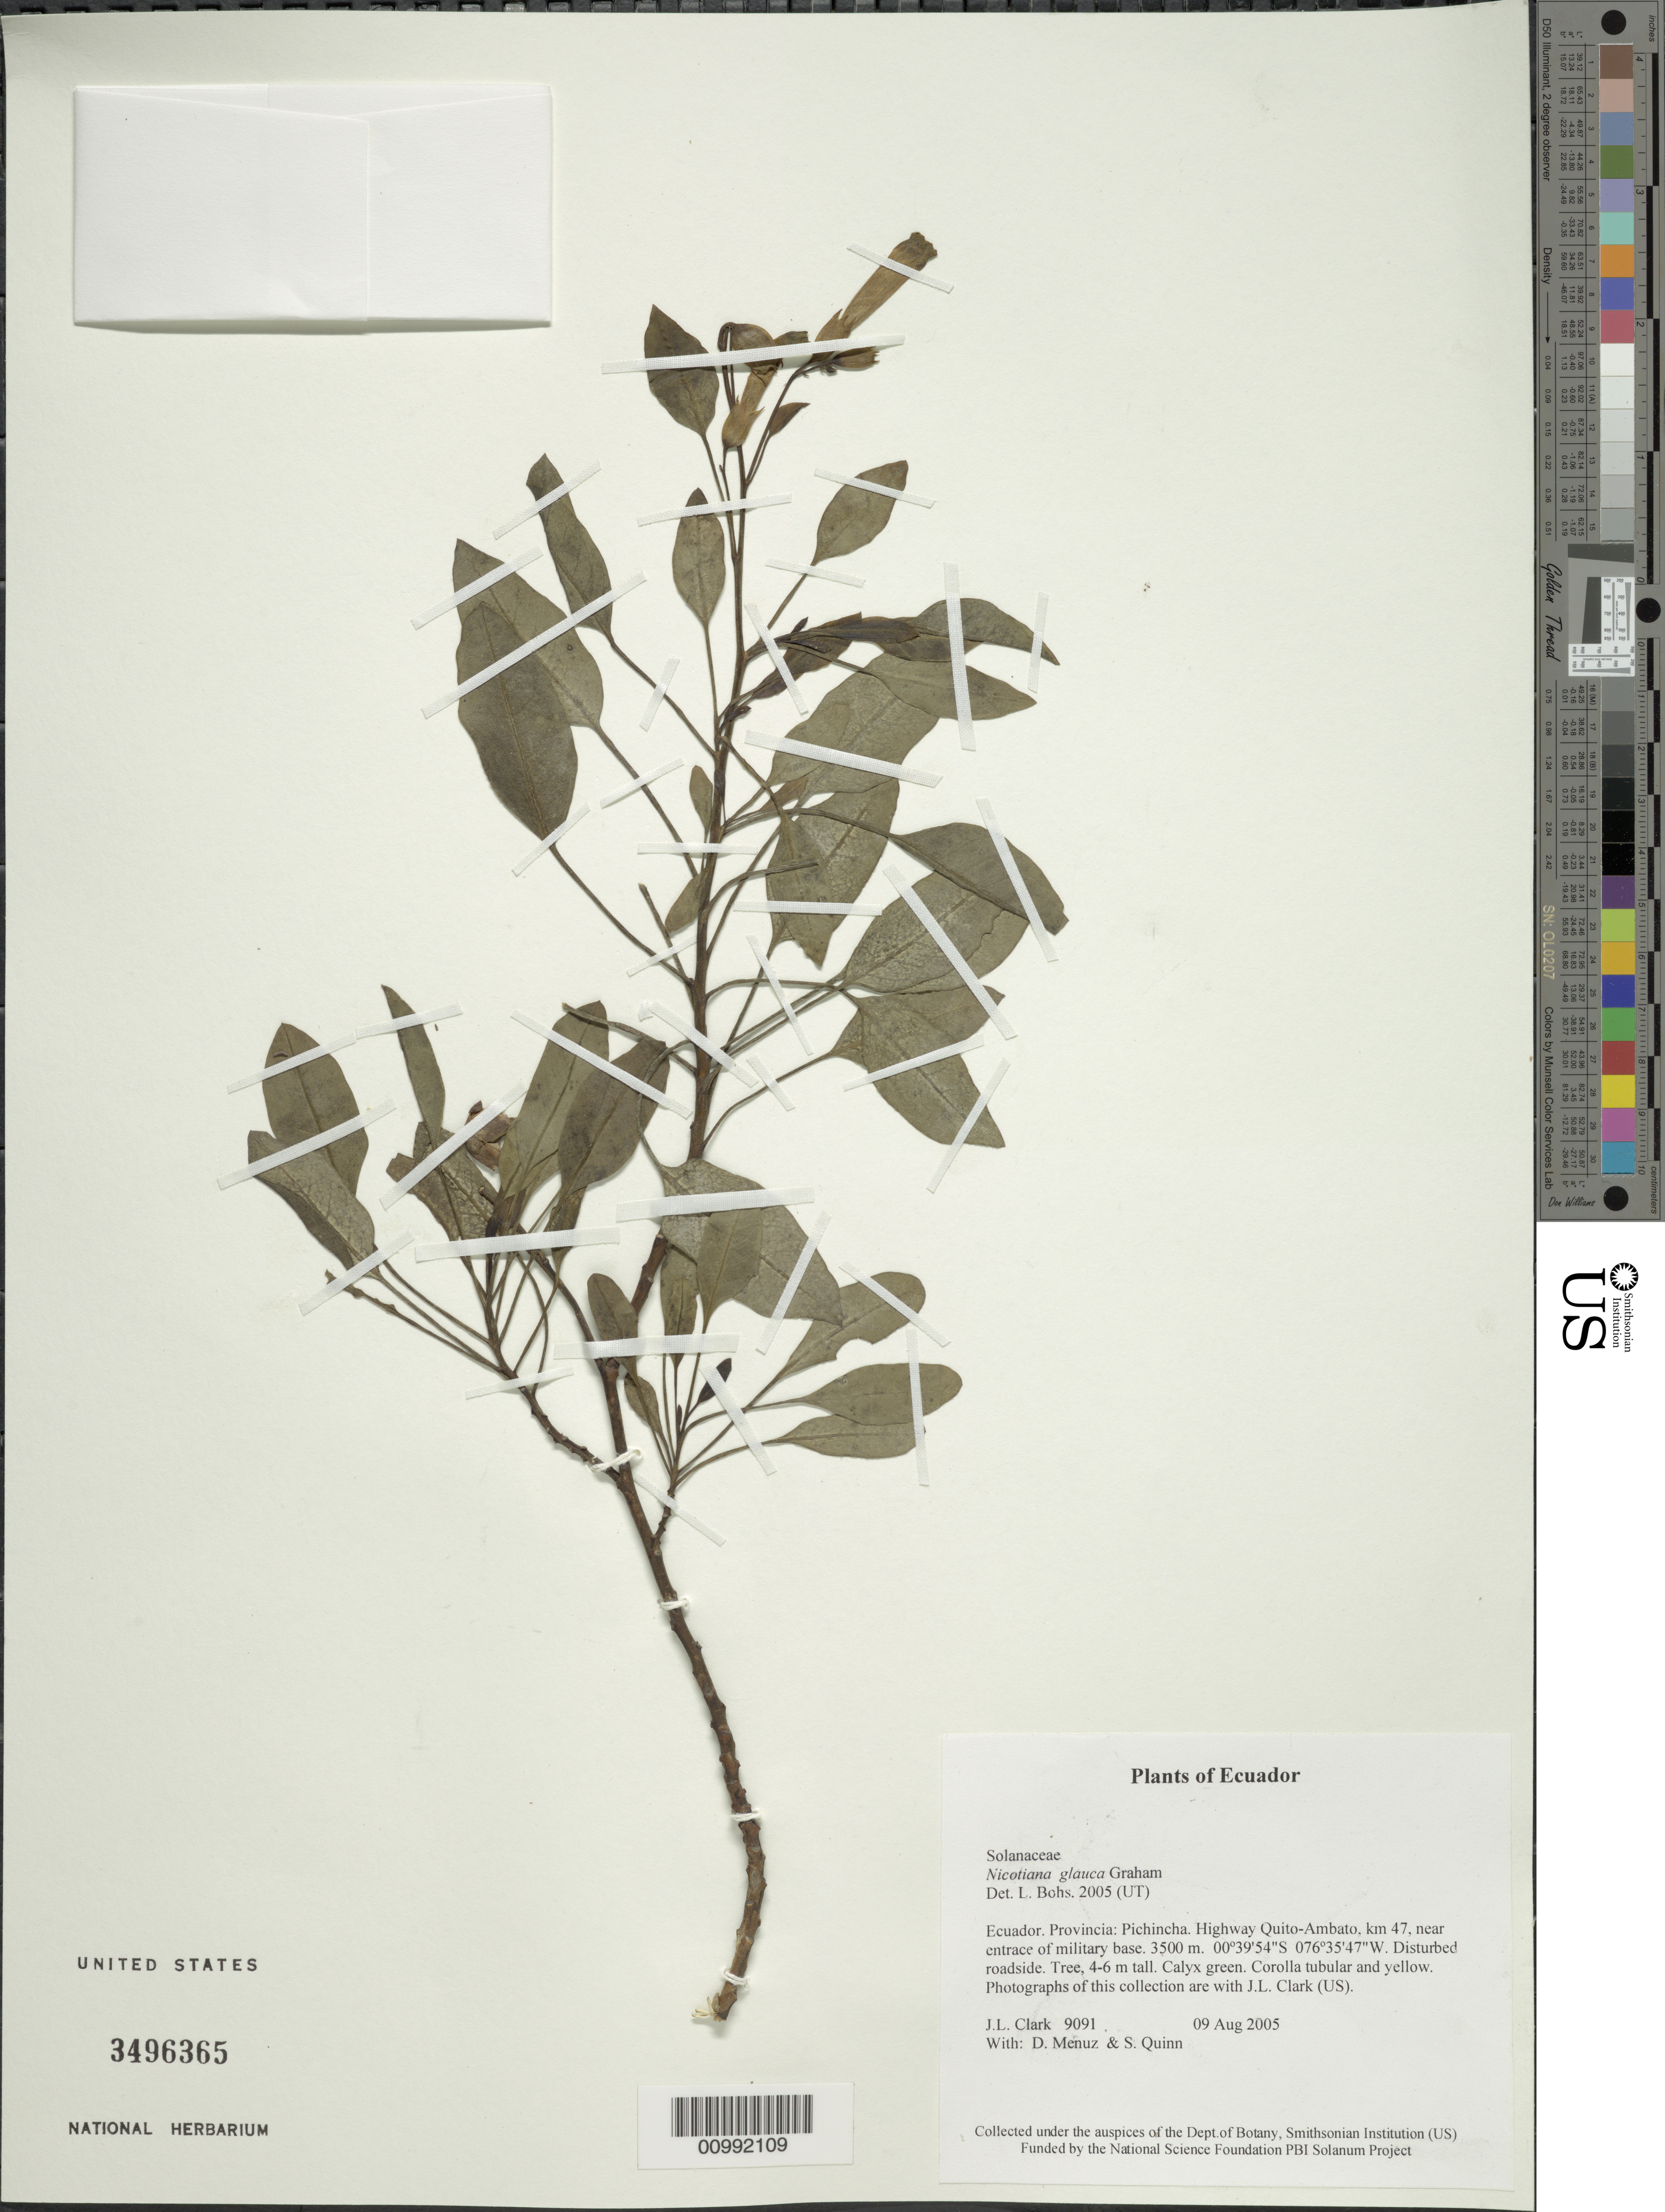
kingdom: Plantae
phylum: Tracheophyta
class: Magnoliopsida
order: Solanales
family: Solanaceae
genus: Nicotiana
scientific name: Nicotiana glauca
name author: Graham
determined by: Bohs, L. A.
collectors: J. L. Clark, D. Menuz & S. Quinn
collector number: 9091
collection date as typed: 9 Aug 2005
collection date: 2005-08-09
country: Ecuador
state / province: Pichincha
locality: Highway Quito-Ambato, km 47, near entrance of military base.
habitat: Disturbed roadside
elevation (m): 3500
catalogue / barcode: US 3496365